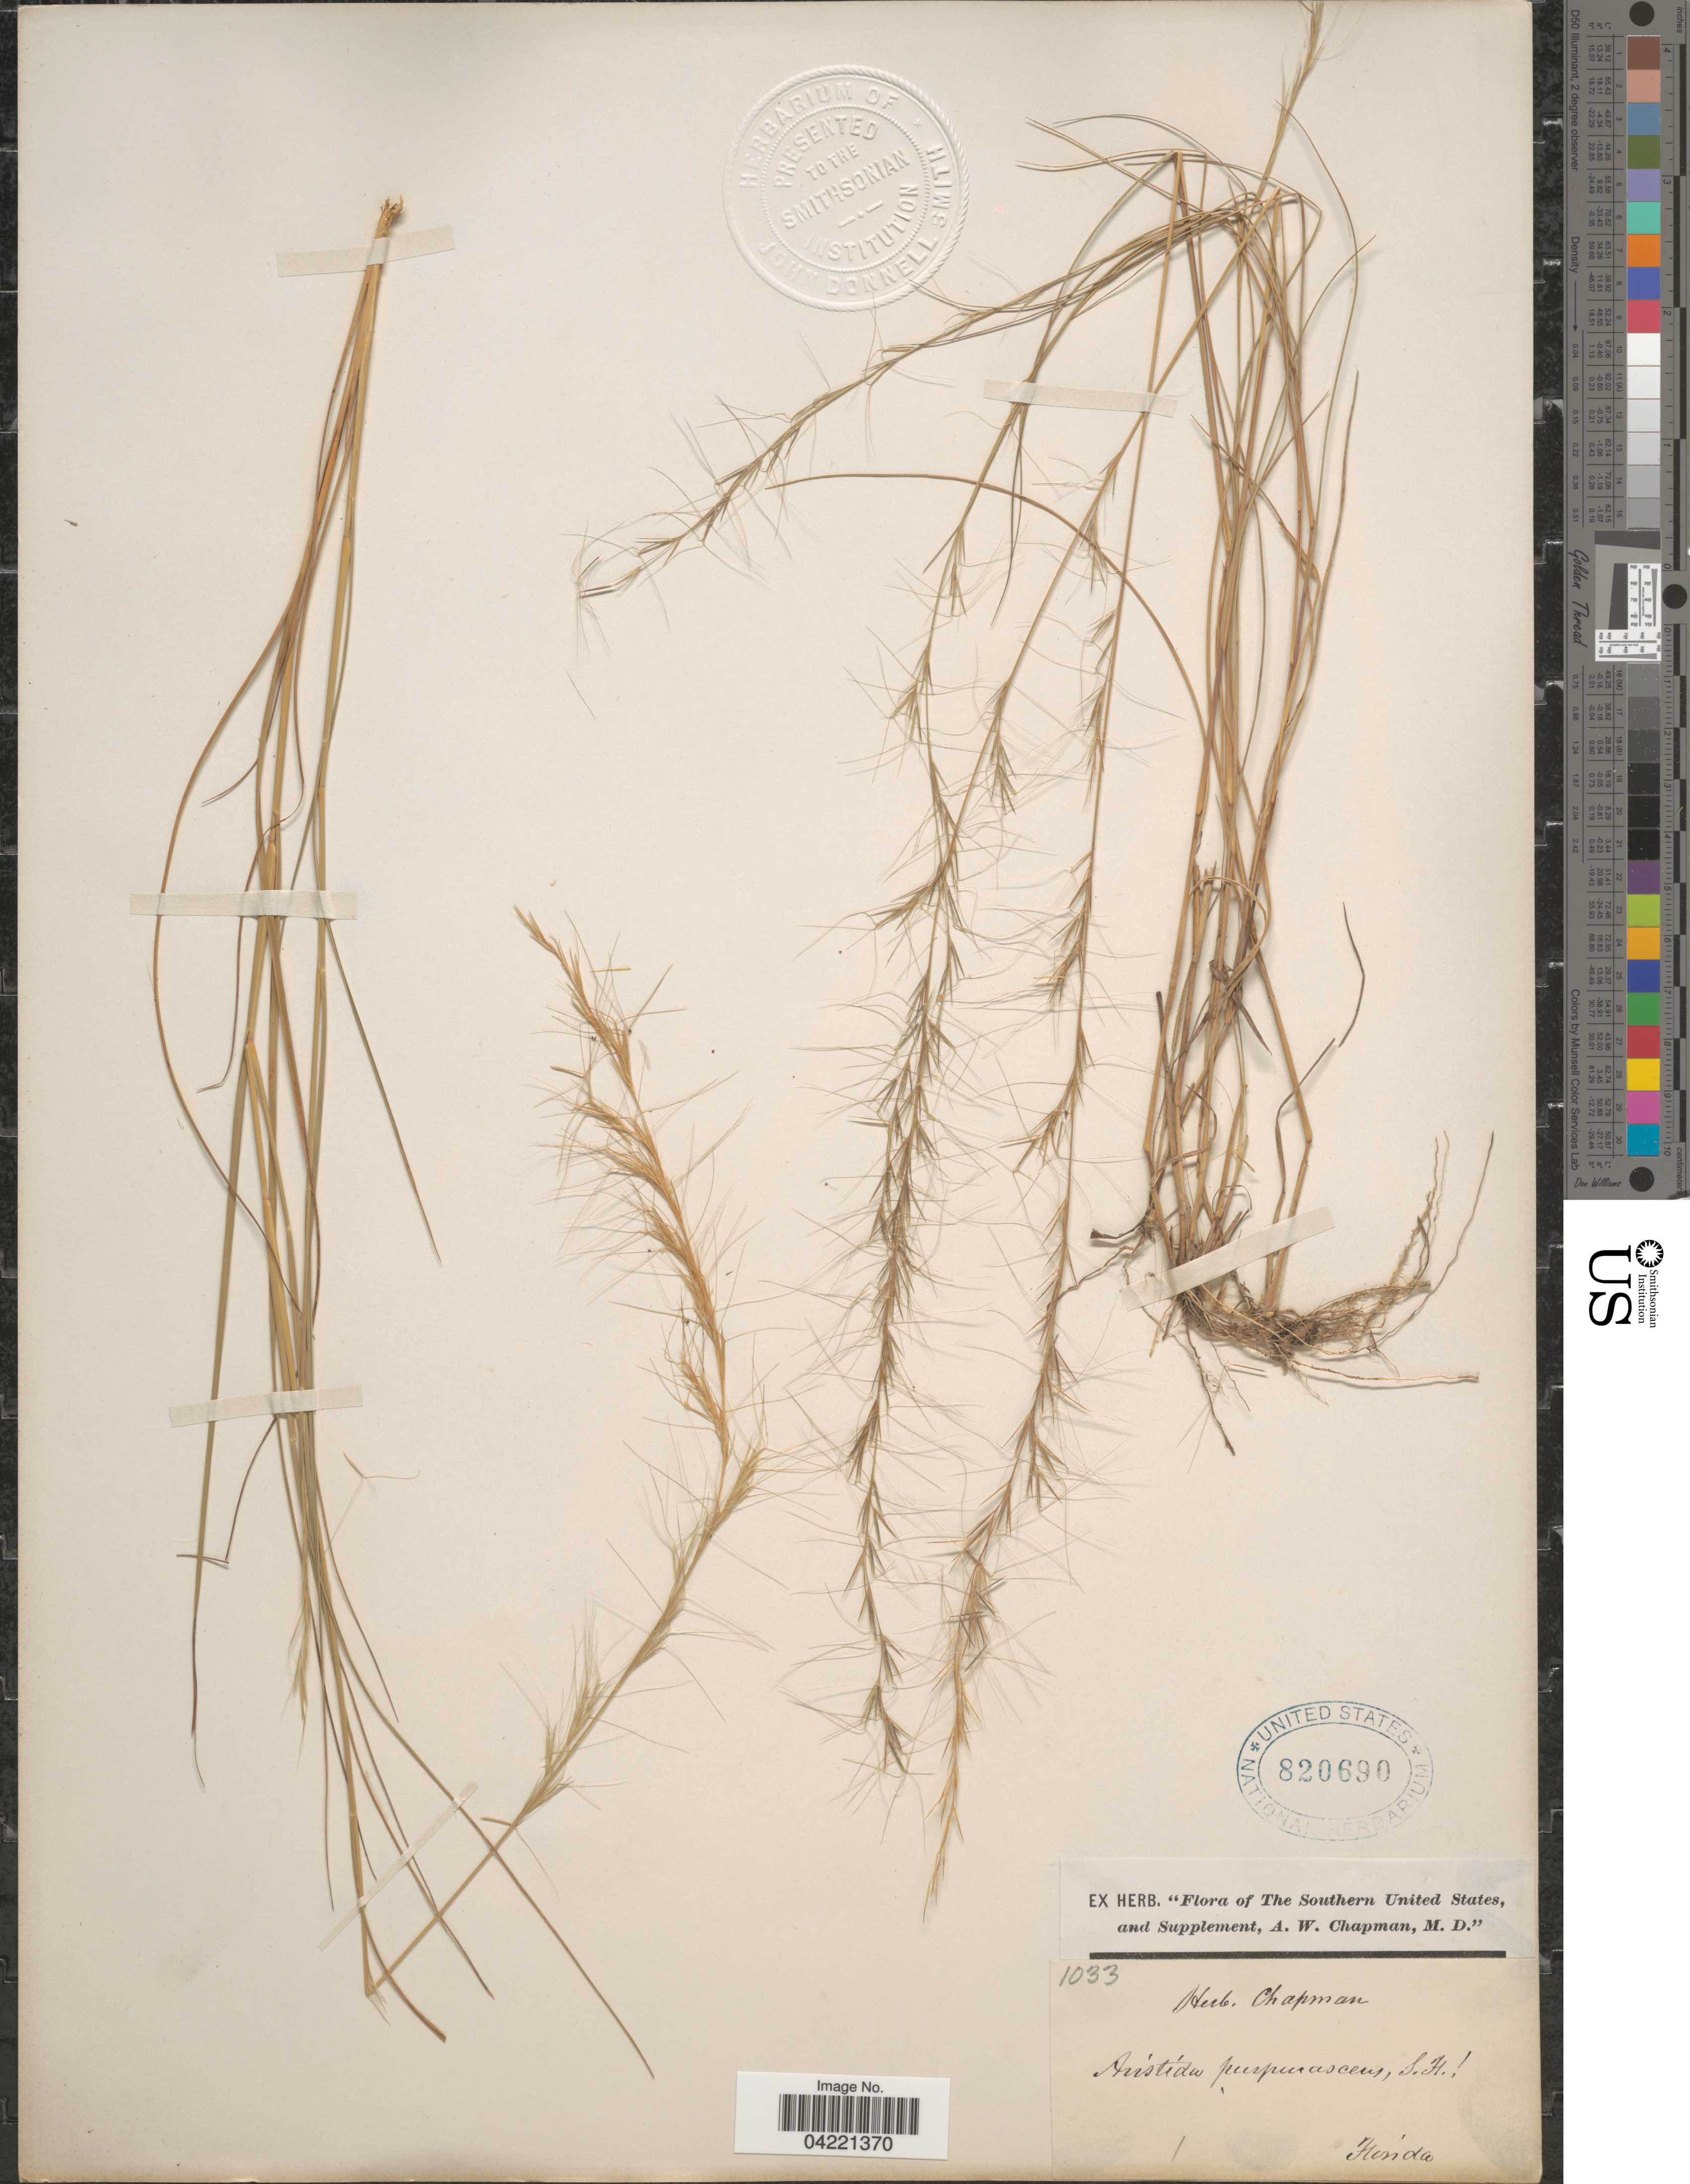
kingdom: Plantae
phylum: Tracheophyta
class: Liliopsida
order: Poales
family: Poaceae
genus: Aristida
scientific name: Aristida purpurascens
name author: Poir.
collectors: ex herb. A.W. Chapman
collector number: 1033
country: United States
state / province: Florida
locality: The Southern United States and Supplement.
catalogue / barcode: US 820690